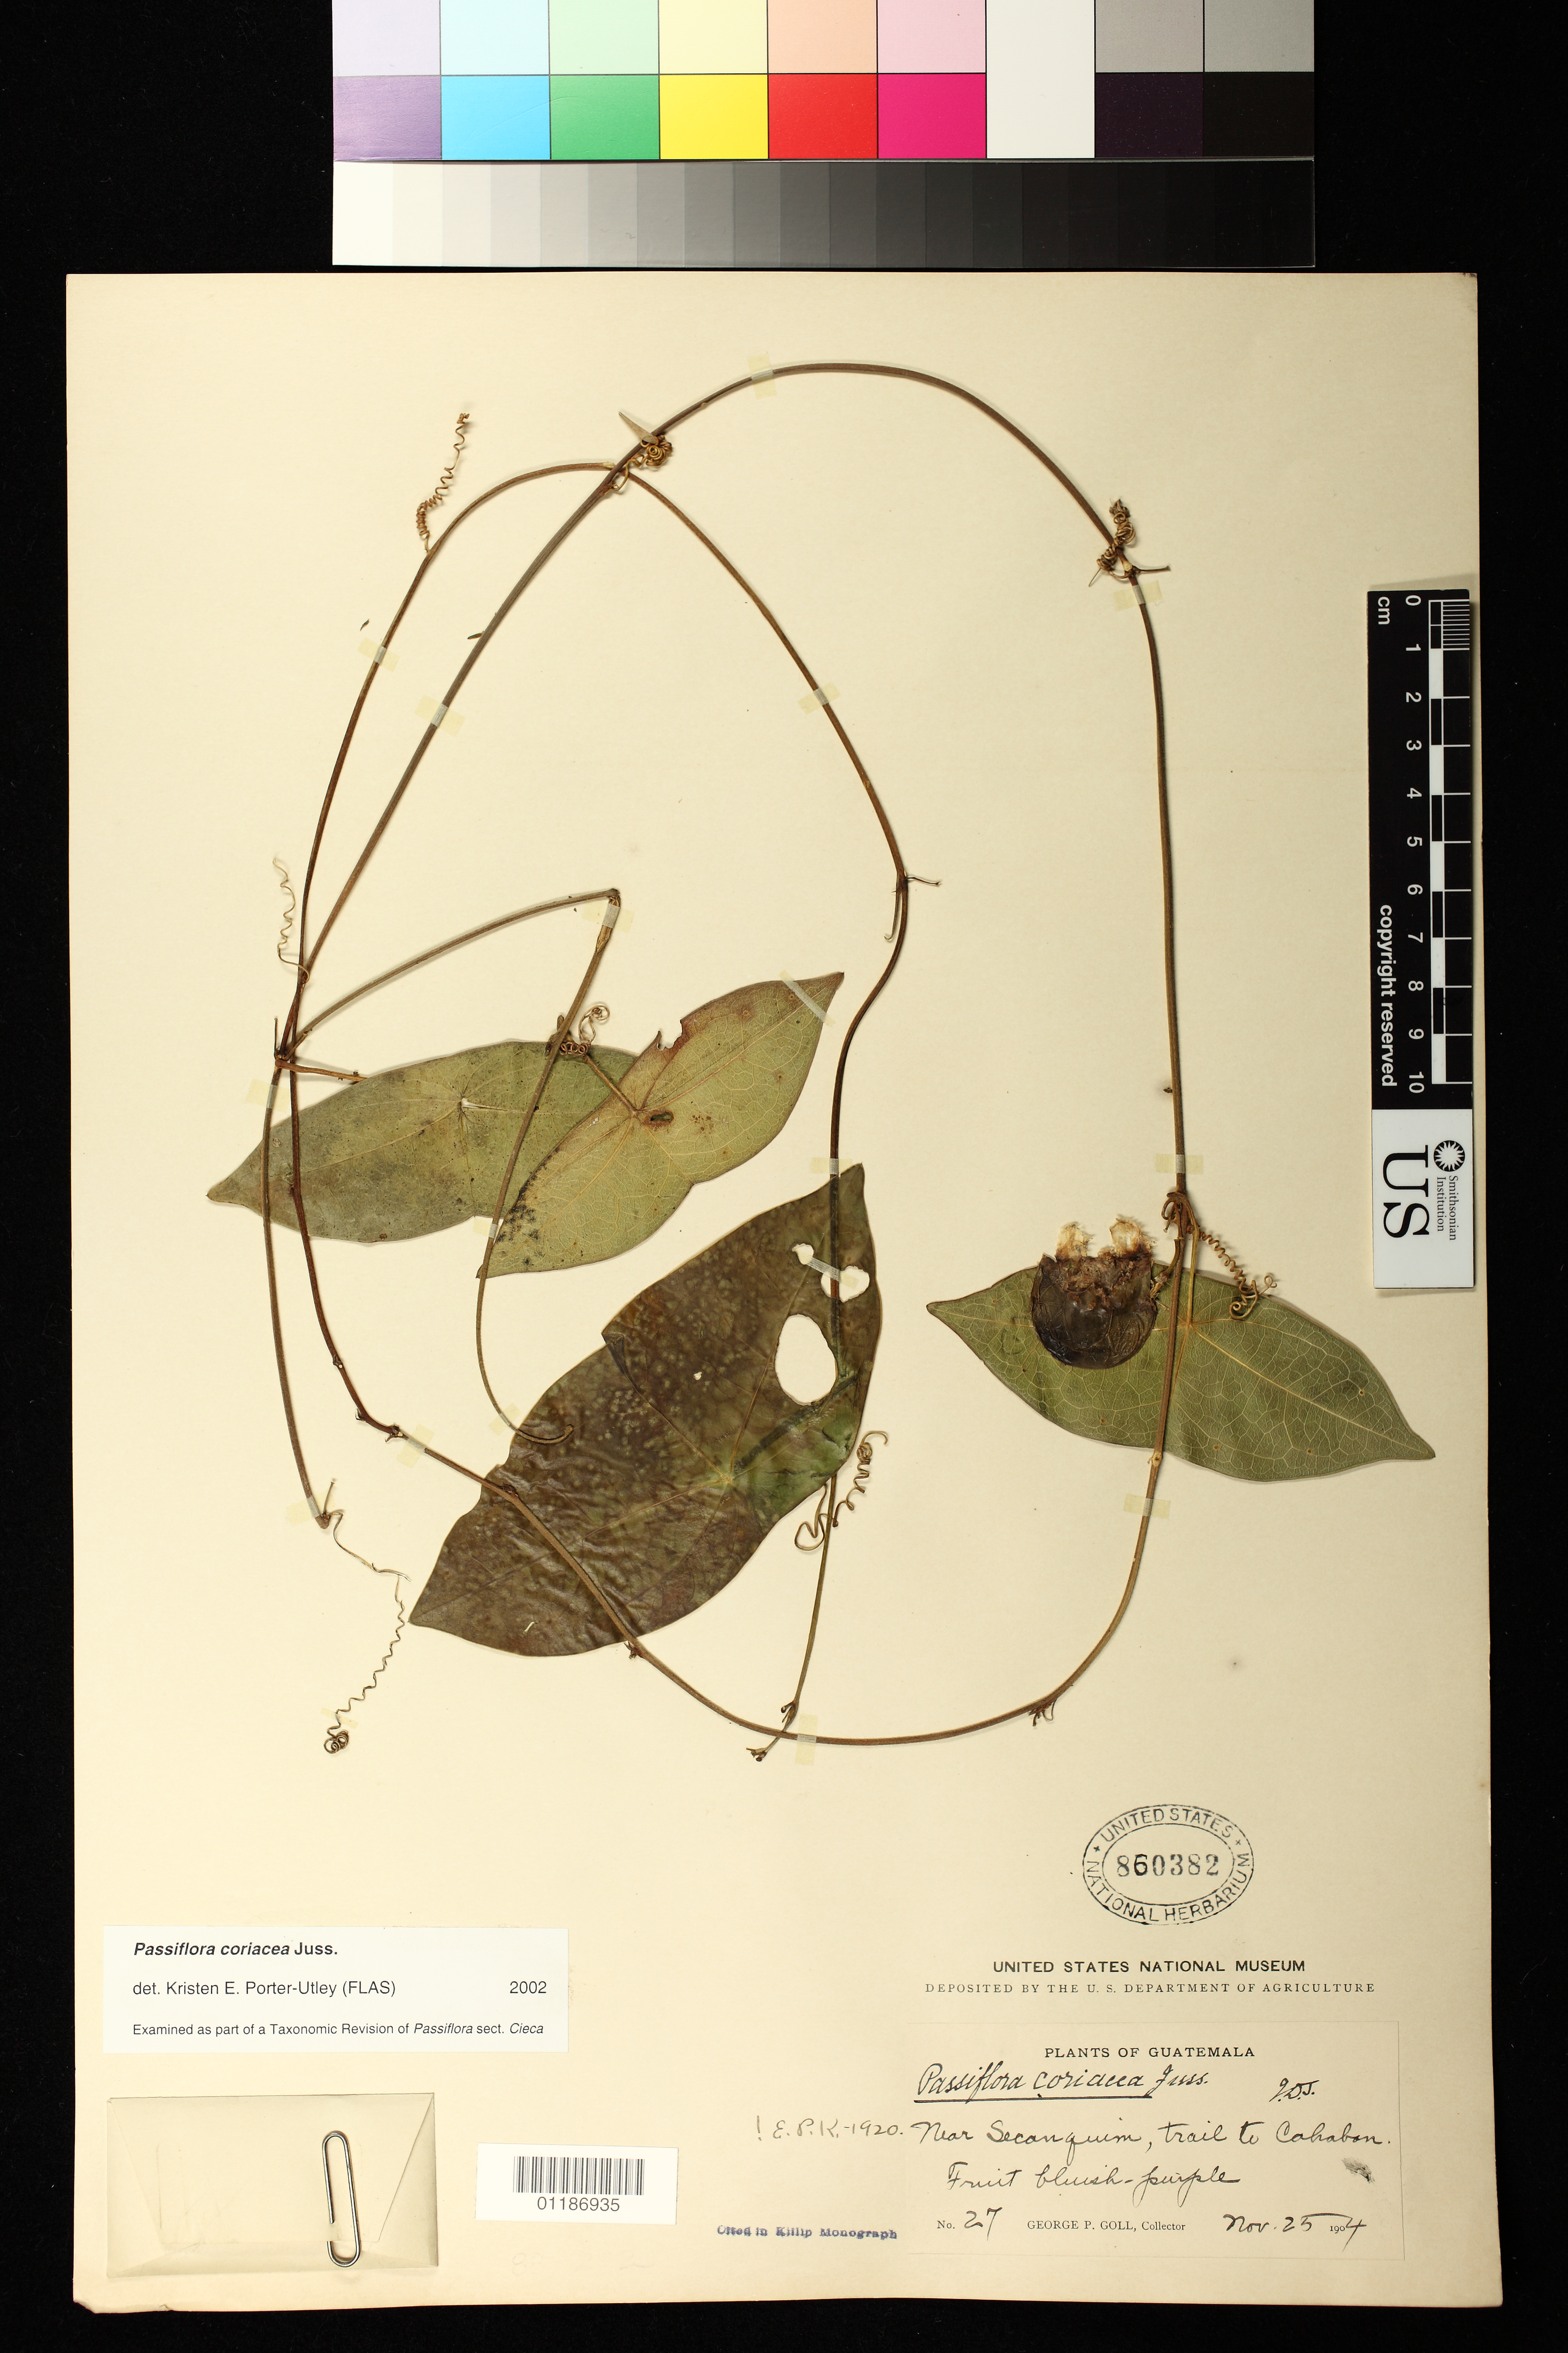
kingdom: Plantae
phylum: Tracheophyta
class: Magnoliopsida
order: Malpighiales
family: Passifloraceae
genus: Passiflora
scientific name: Passiflora coriacea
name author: A. Juss.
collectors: G. Goll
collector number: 27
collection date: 1904-11-25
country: Guatemala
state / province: Alta Verapaz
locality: Near Secanquim, trail to Cahabon.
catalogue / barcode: US 860382